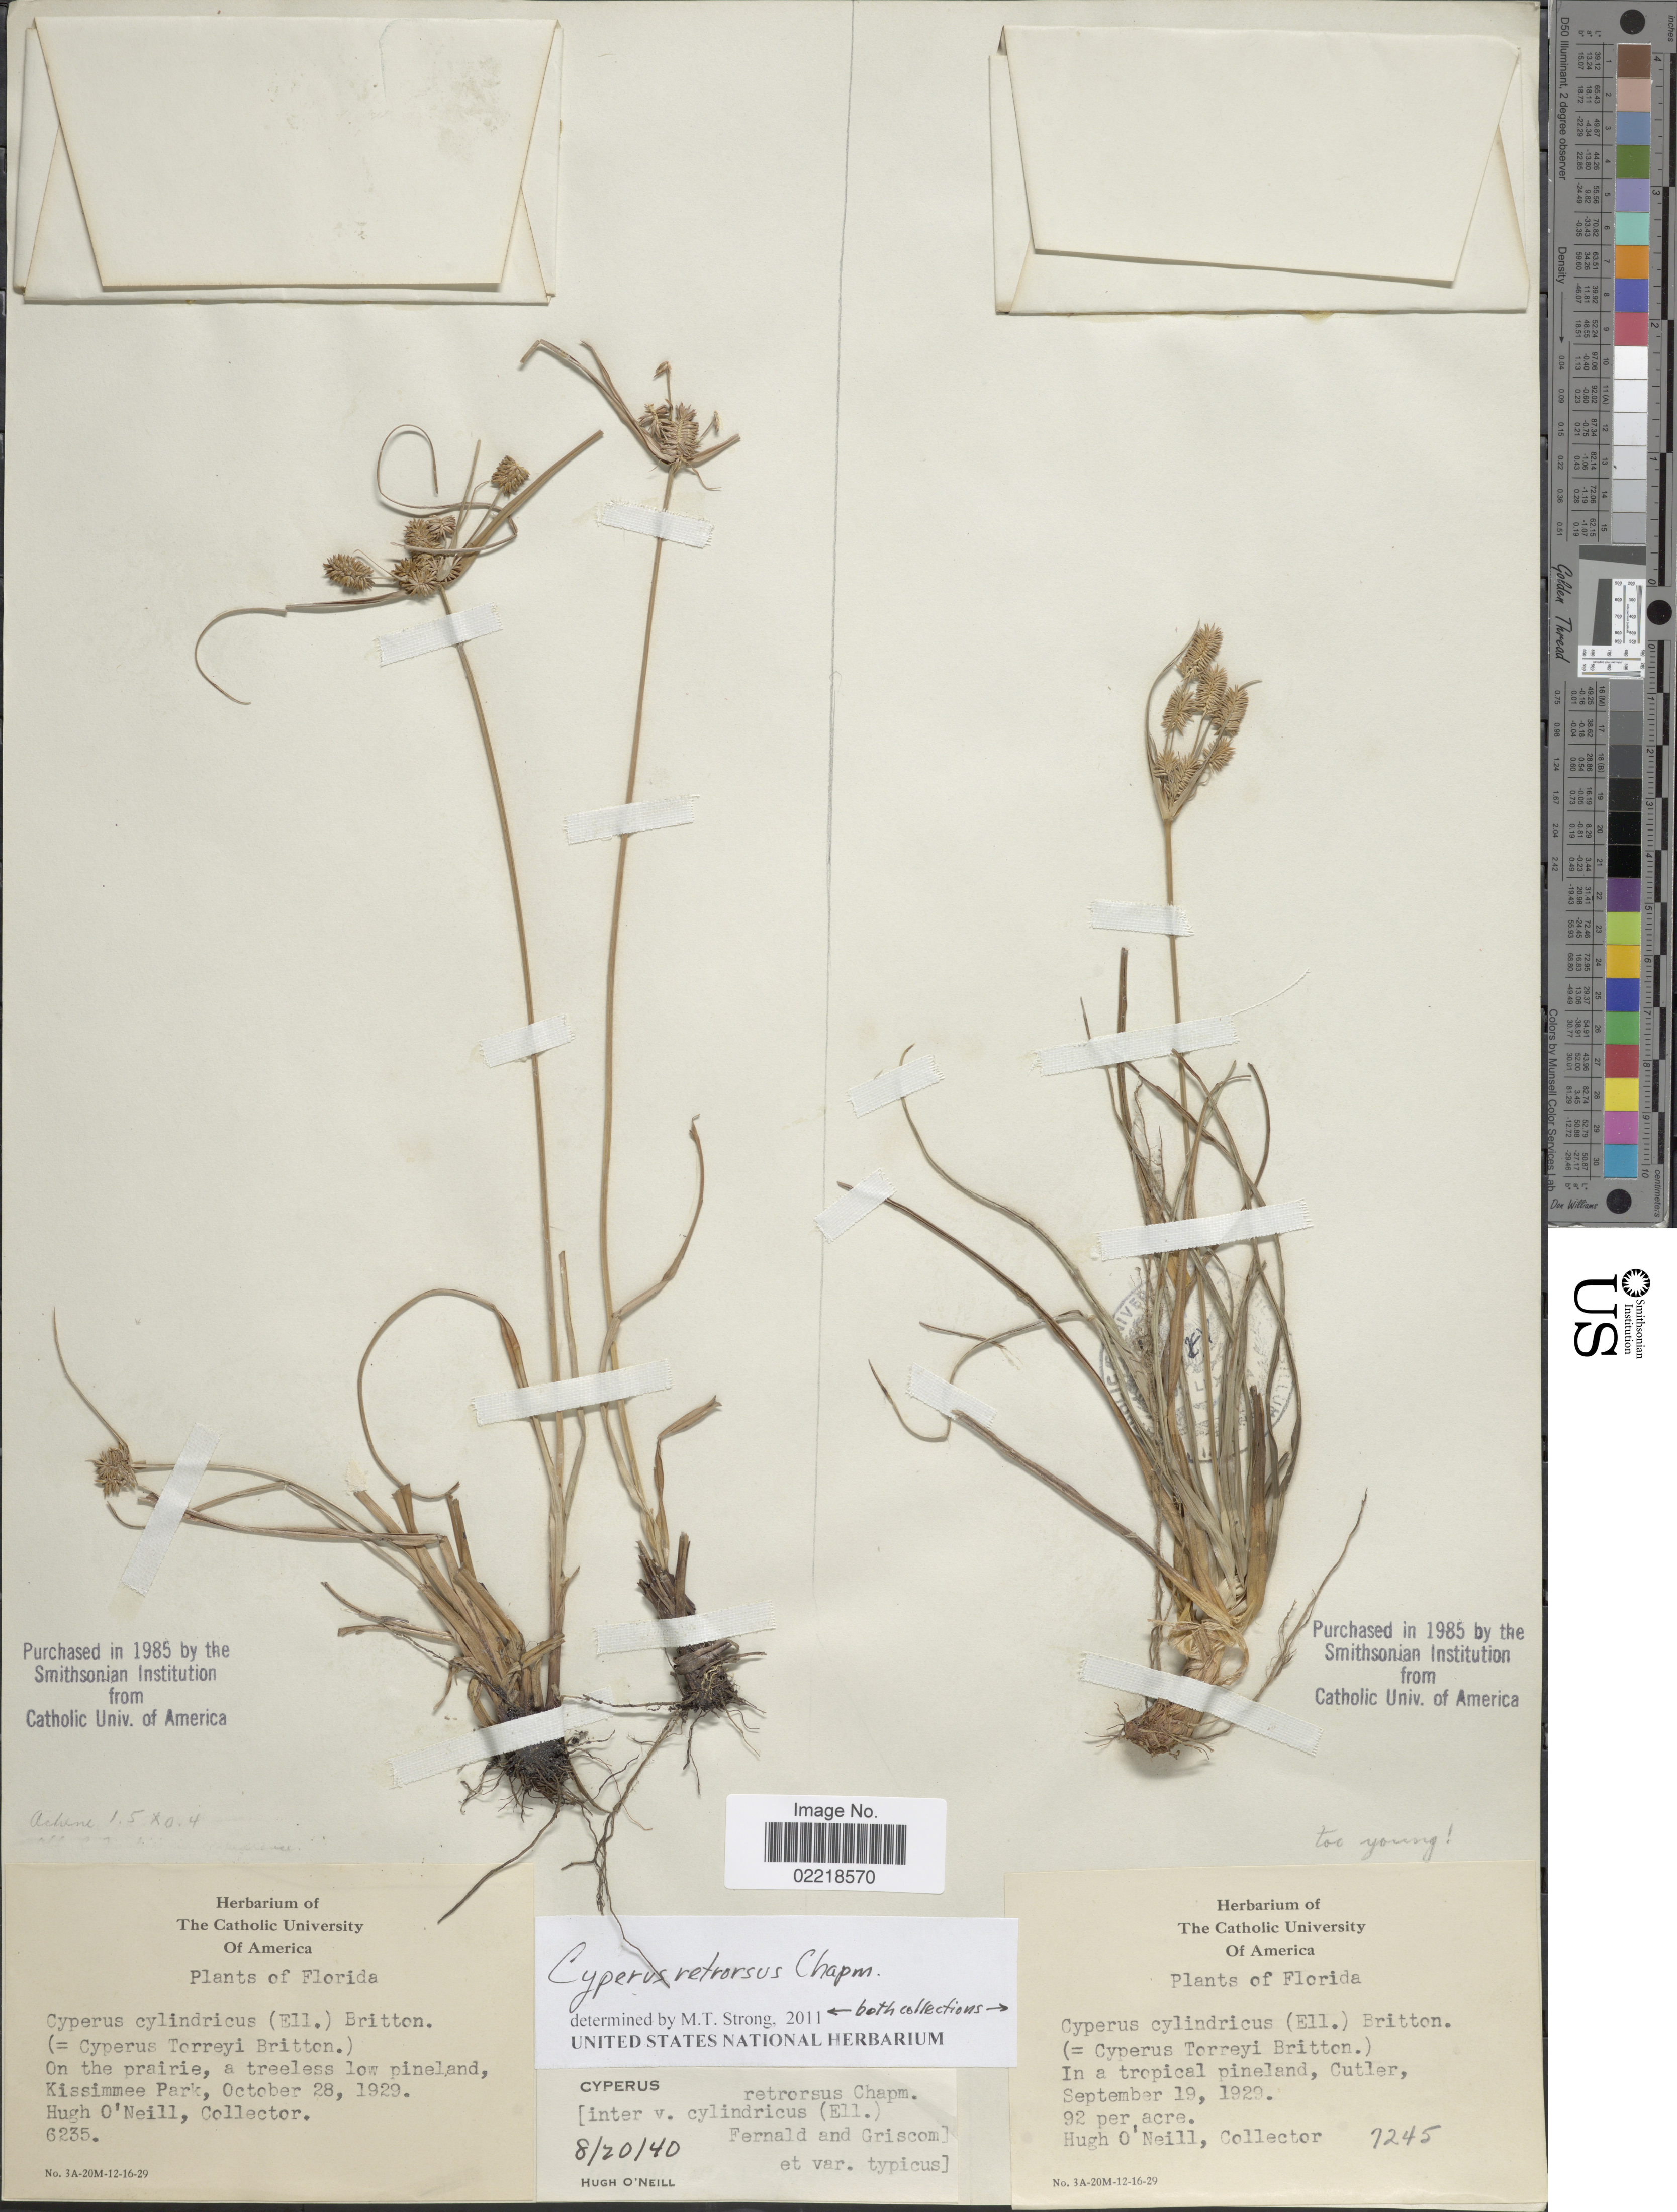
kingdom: Plantae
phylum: Tracheophyta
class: Liliopsida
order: Poales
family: Cyperaceae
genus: Cyperus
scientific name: Cyperus retrorsus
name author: Chapm.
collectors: H. O'Neill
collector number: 6235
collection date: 1929-10-28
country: United States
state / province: Florida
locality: On the prairie, a treeless low pineland, Kissimmee Park